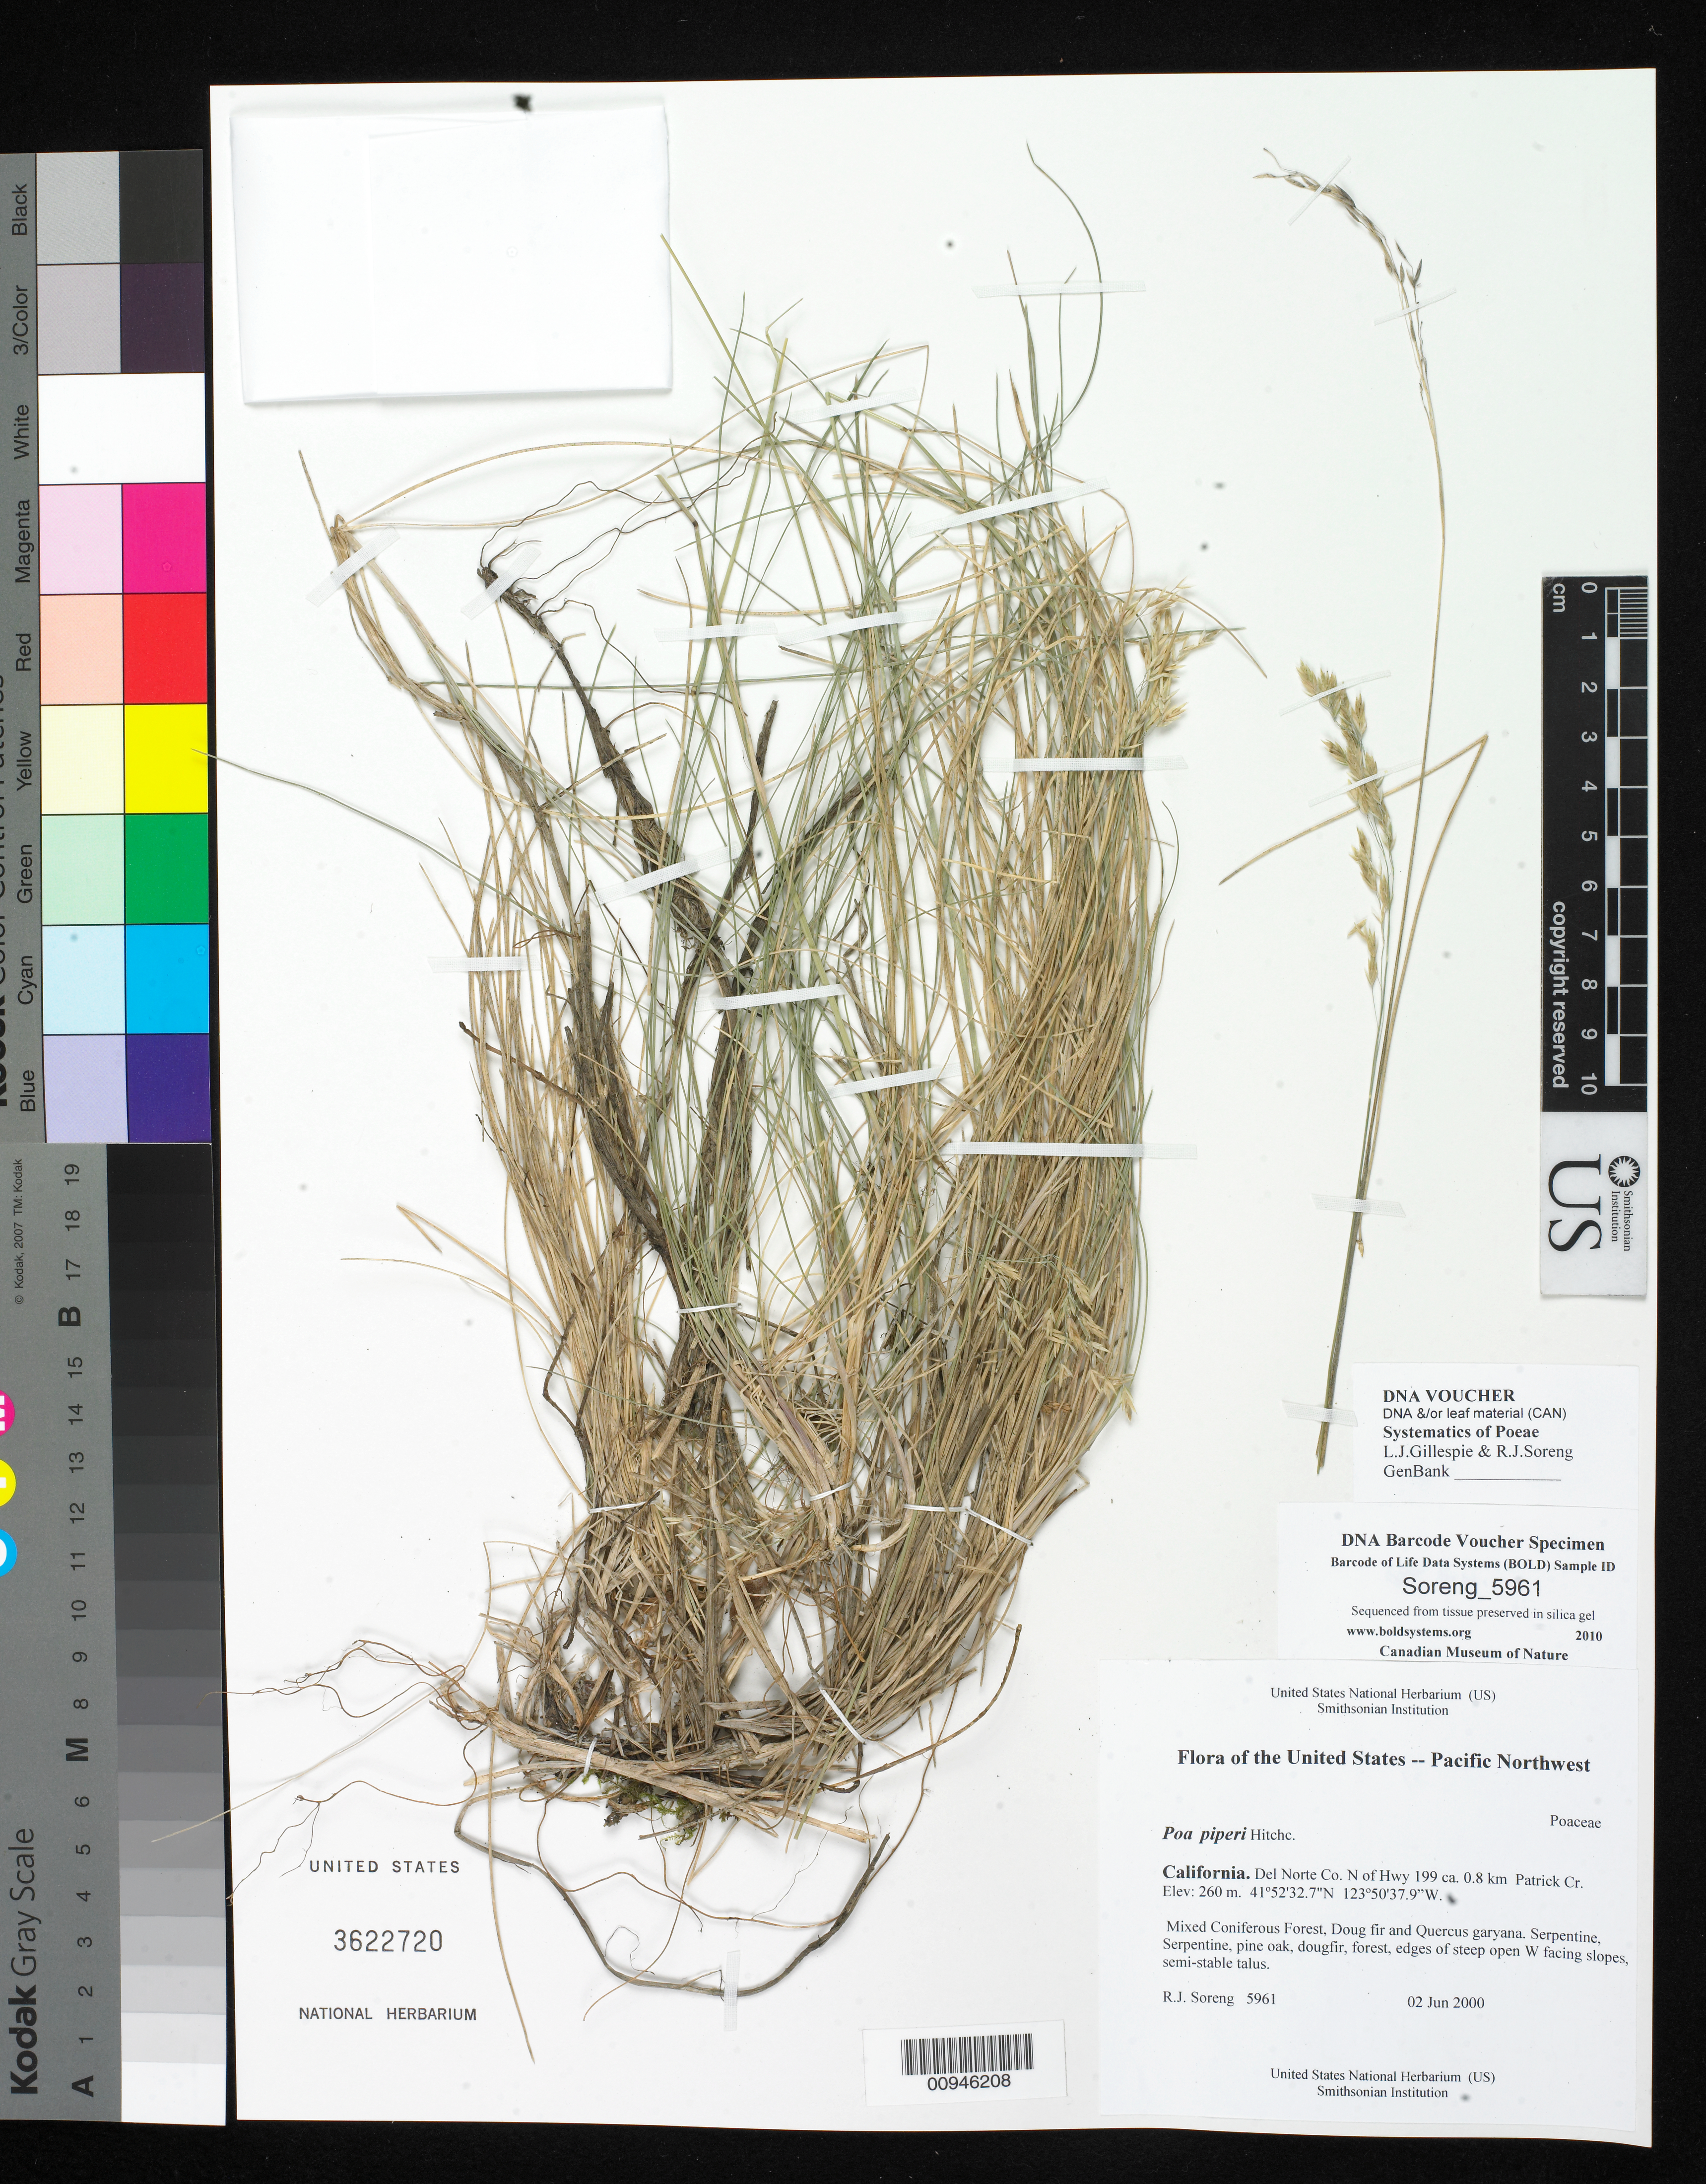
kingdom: Plantae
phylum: Tracheophyta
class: Liliopsida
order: Poales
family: Poaceae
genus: Poa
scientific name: Poa piperi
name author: Hitchc.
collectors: R. J. Soreng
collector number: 5961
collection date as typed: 02 Jun 2000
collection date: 2000-06-02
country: United States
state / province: California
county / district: Del Norte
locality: N of Hwy 199 ca. 0.8 km Patrick Cr.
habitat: Mixed Coniferous Forest, Doug fir and Quercus garyana, serpentine, steep open W facing slopes, semi-stable talus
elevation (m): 260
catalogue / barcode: US 3622720